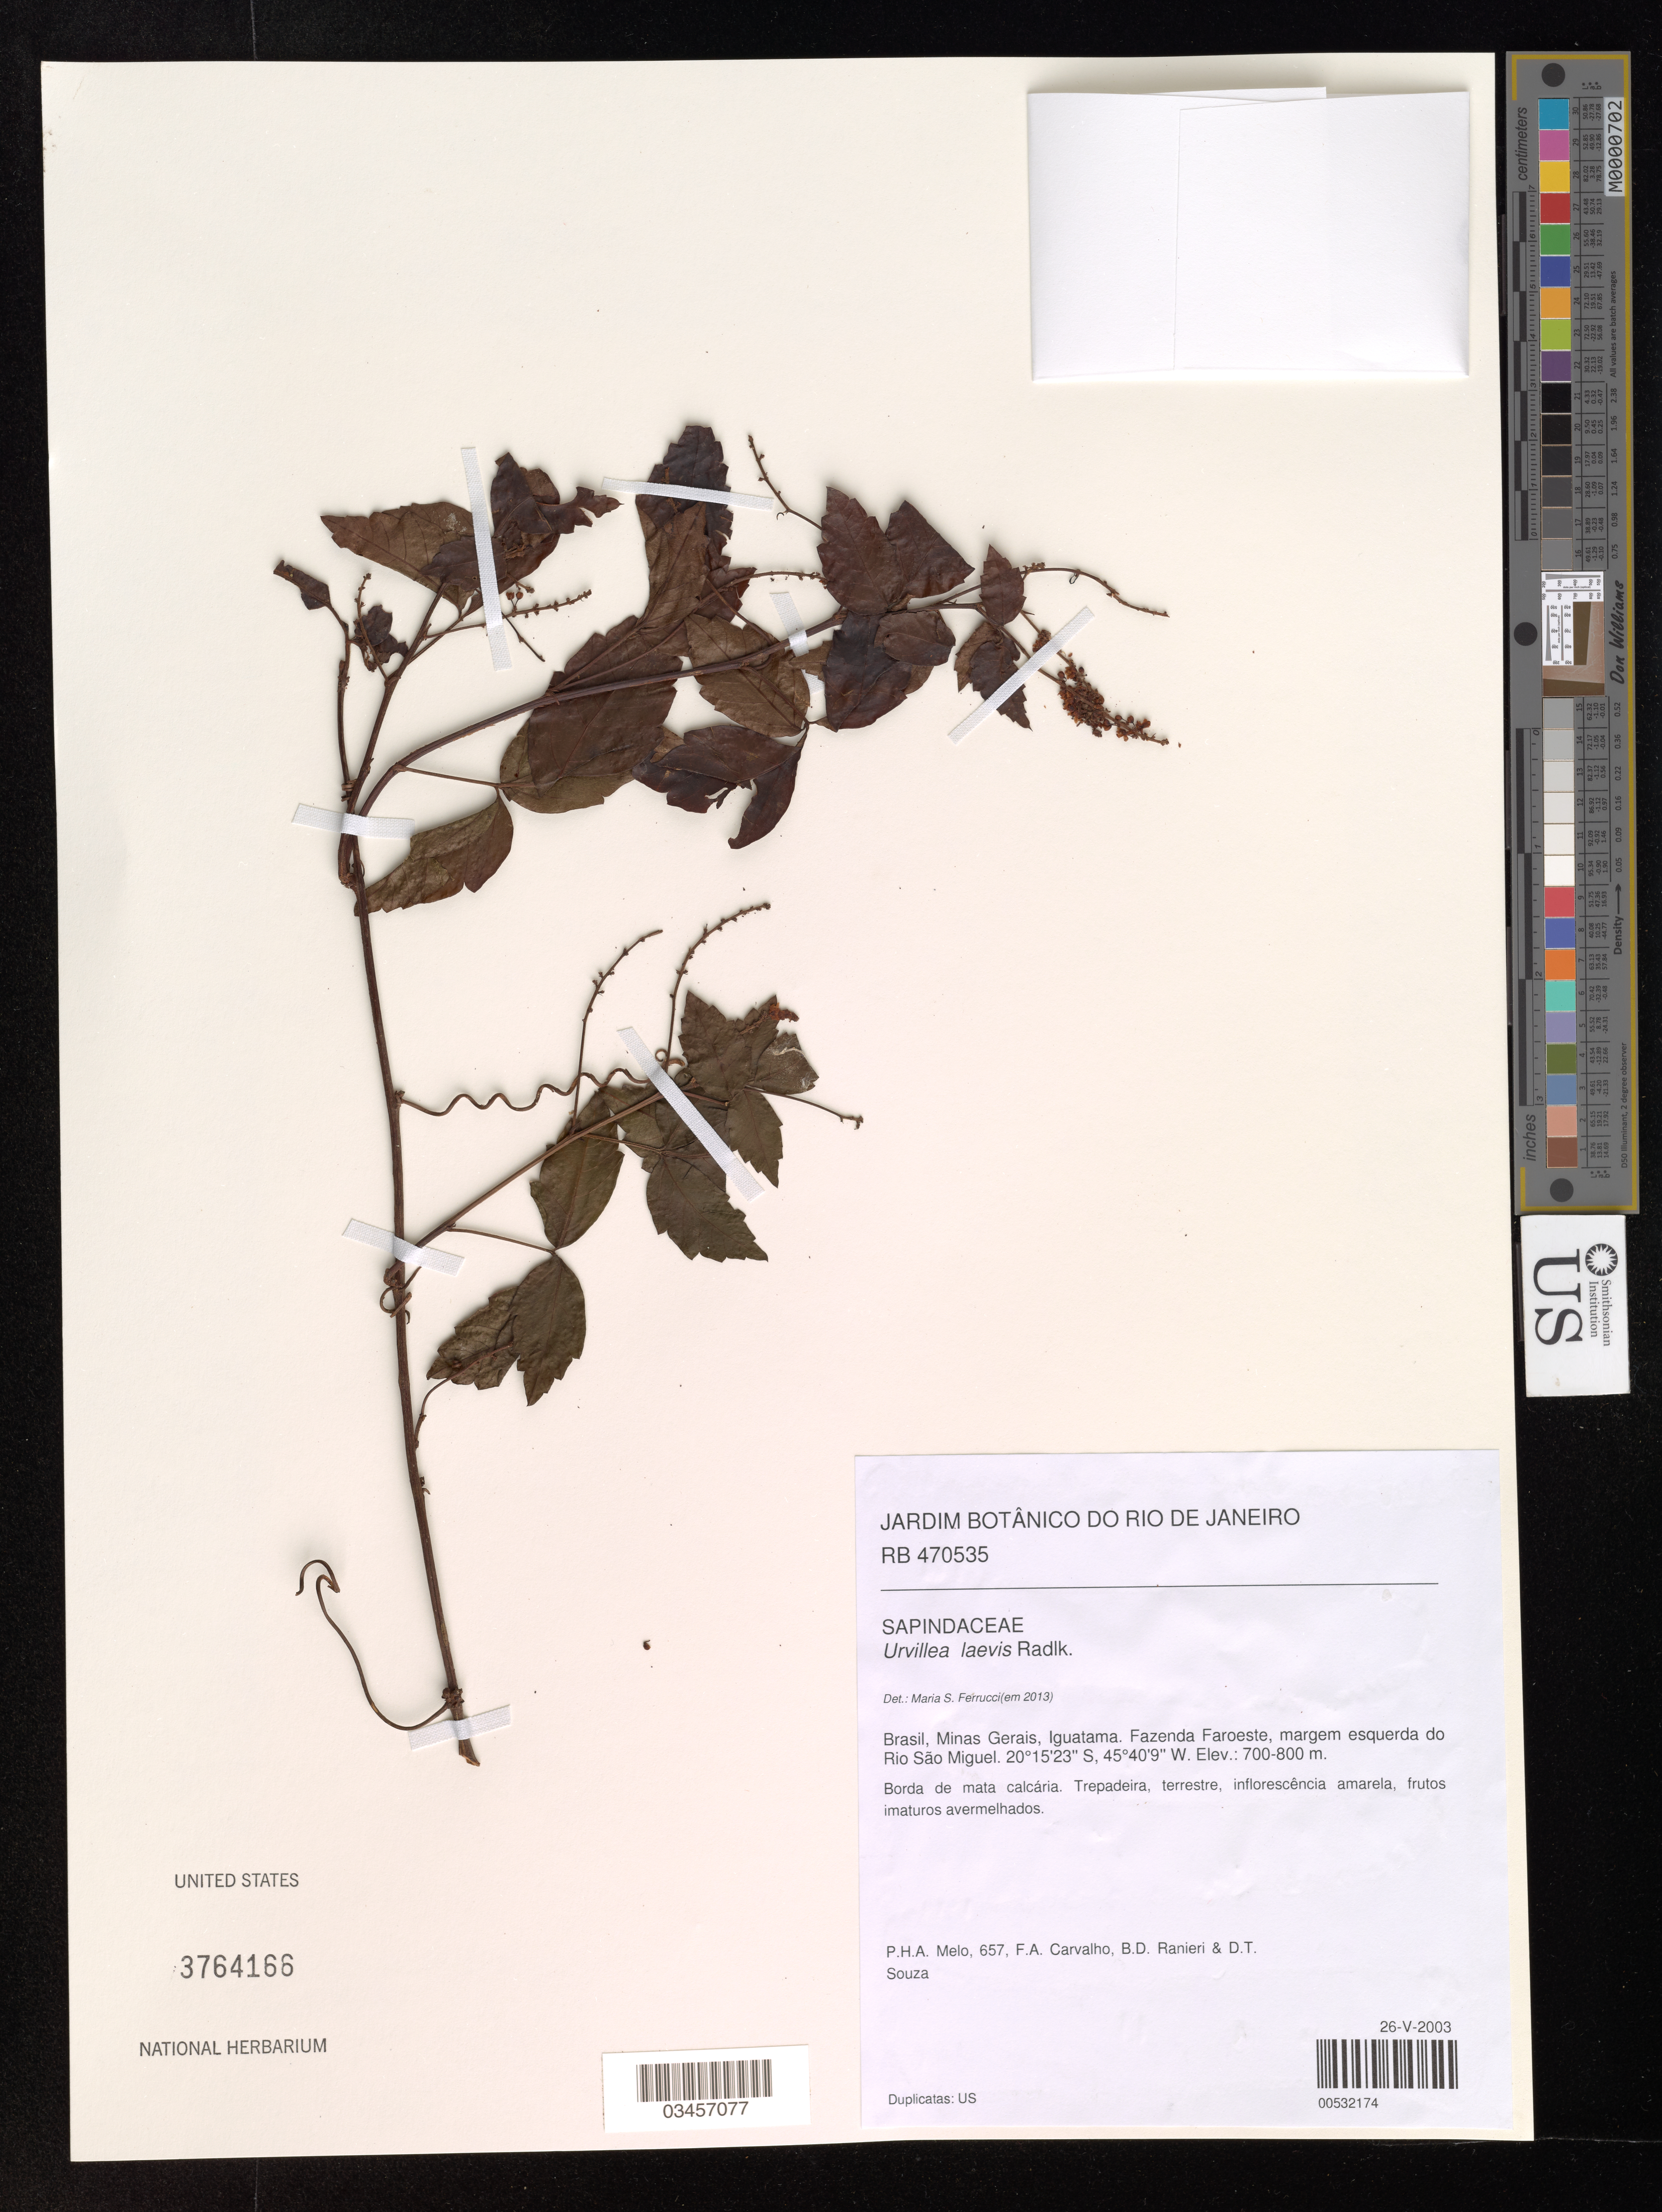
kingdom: Plantae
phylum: Tracheophyta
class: Magnoliopsida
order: Sapindales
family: Sapindaceae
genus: Urvillea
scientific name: Urvillea laevis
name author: Radlk.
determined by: Ferrucci, María S.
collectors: P. Melo, F. A. Carvalho, B. Ranieri & D. Souza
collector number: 657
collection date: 2003-05-26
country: Brazil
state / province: Minas Gerais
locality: Iguatama. Fazenda Faroeste, margem esquerda do Rio São Miguel.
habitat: Borda de mata calcária.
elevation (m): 700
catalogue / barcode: US 3764166